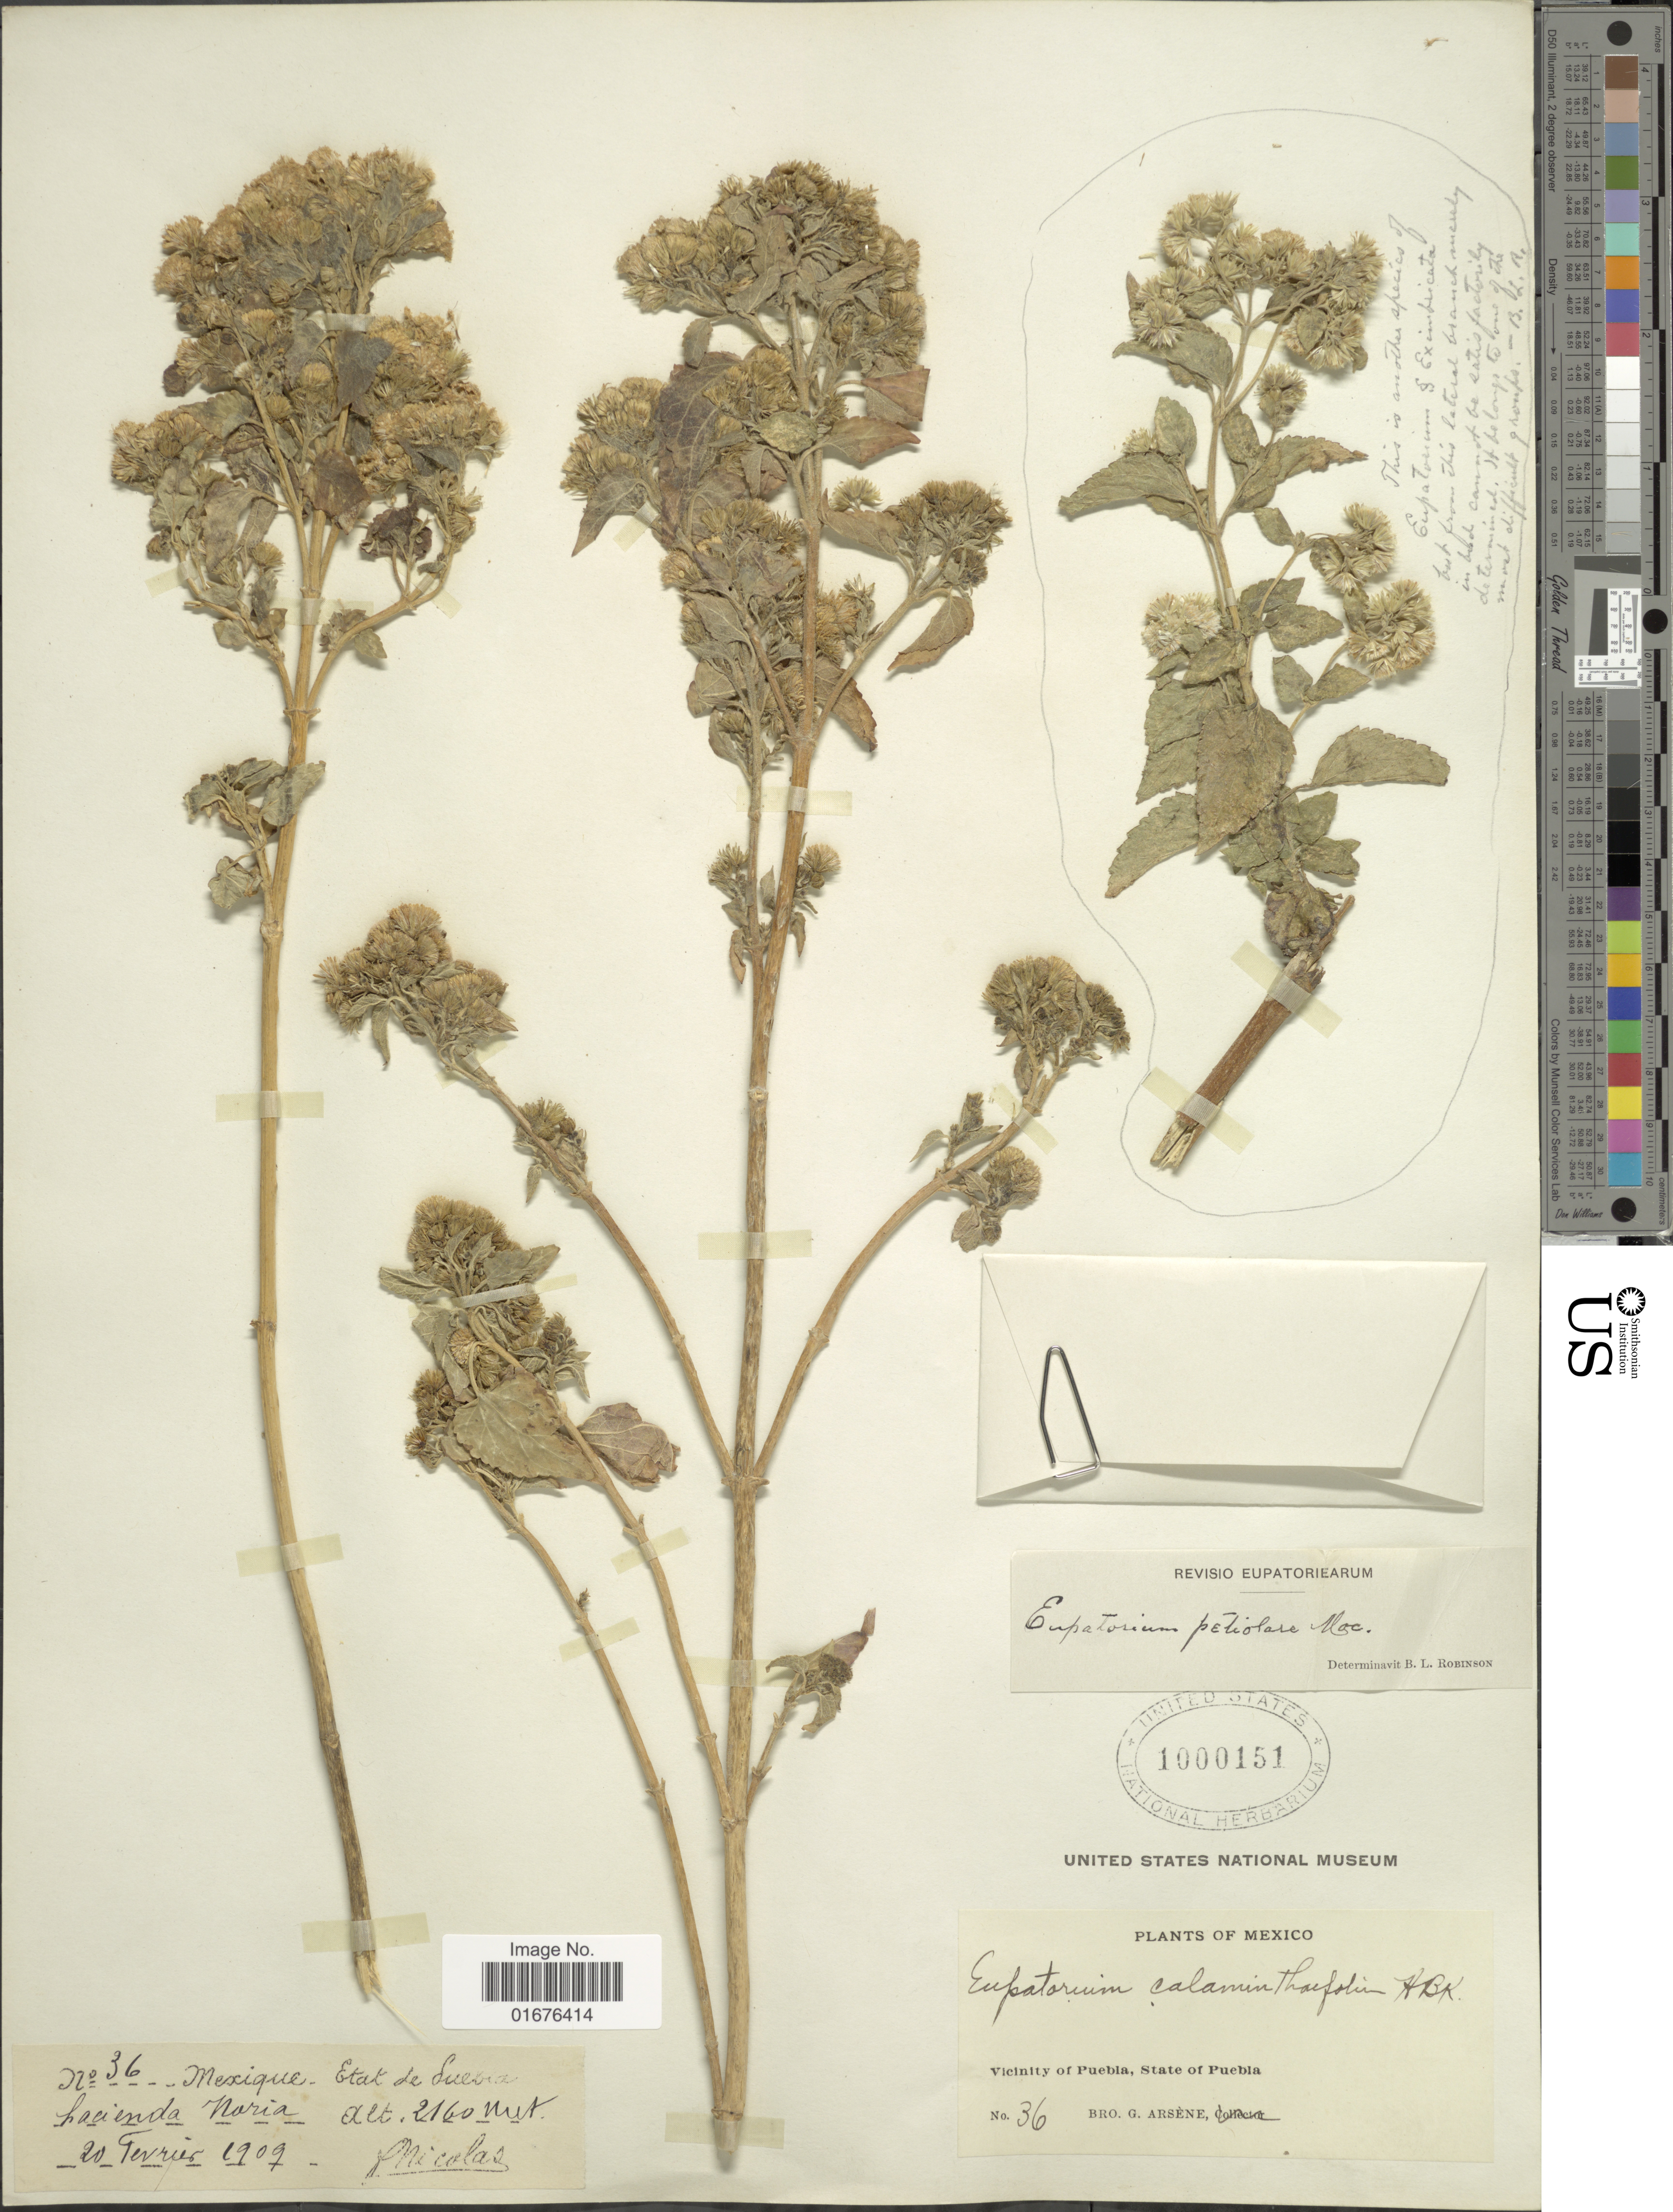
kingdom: Plantae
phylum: Tracheophyta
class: Magnoliopsida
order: Asterales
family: Asteraceae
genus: Ageratina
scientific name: Ageratina petiolaris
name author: (Moc. & Sessé ex DC.) R.M. King & H. Rob.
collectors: F. Nicolas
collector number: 36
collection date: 1909-02-20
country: Mexico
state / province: Puebla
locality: Hacienda Noria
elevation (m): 2160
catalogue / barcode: US 1000151